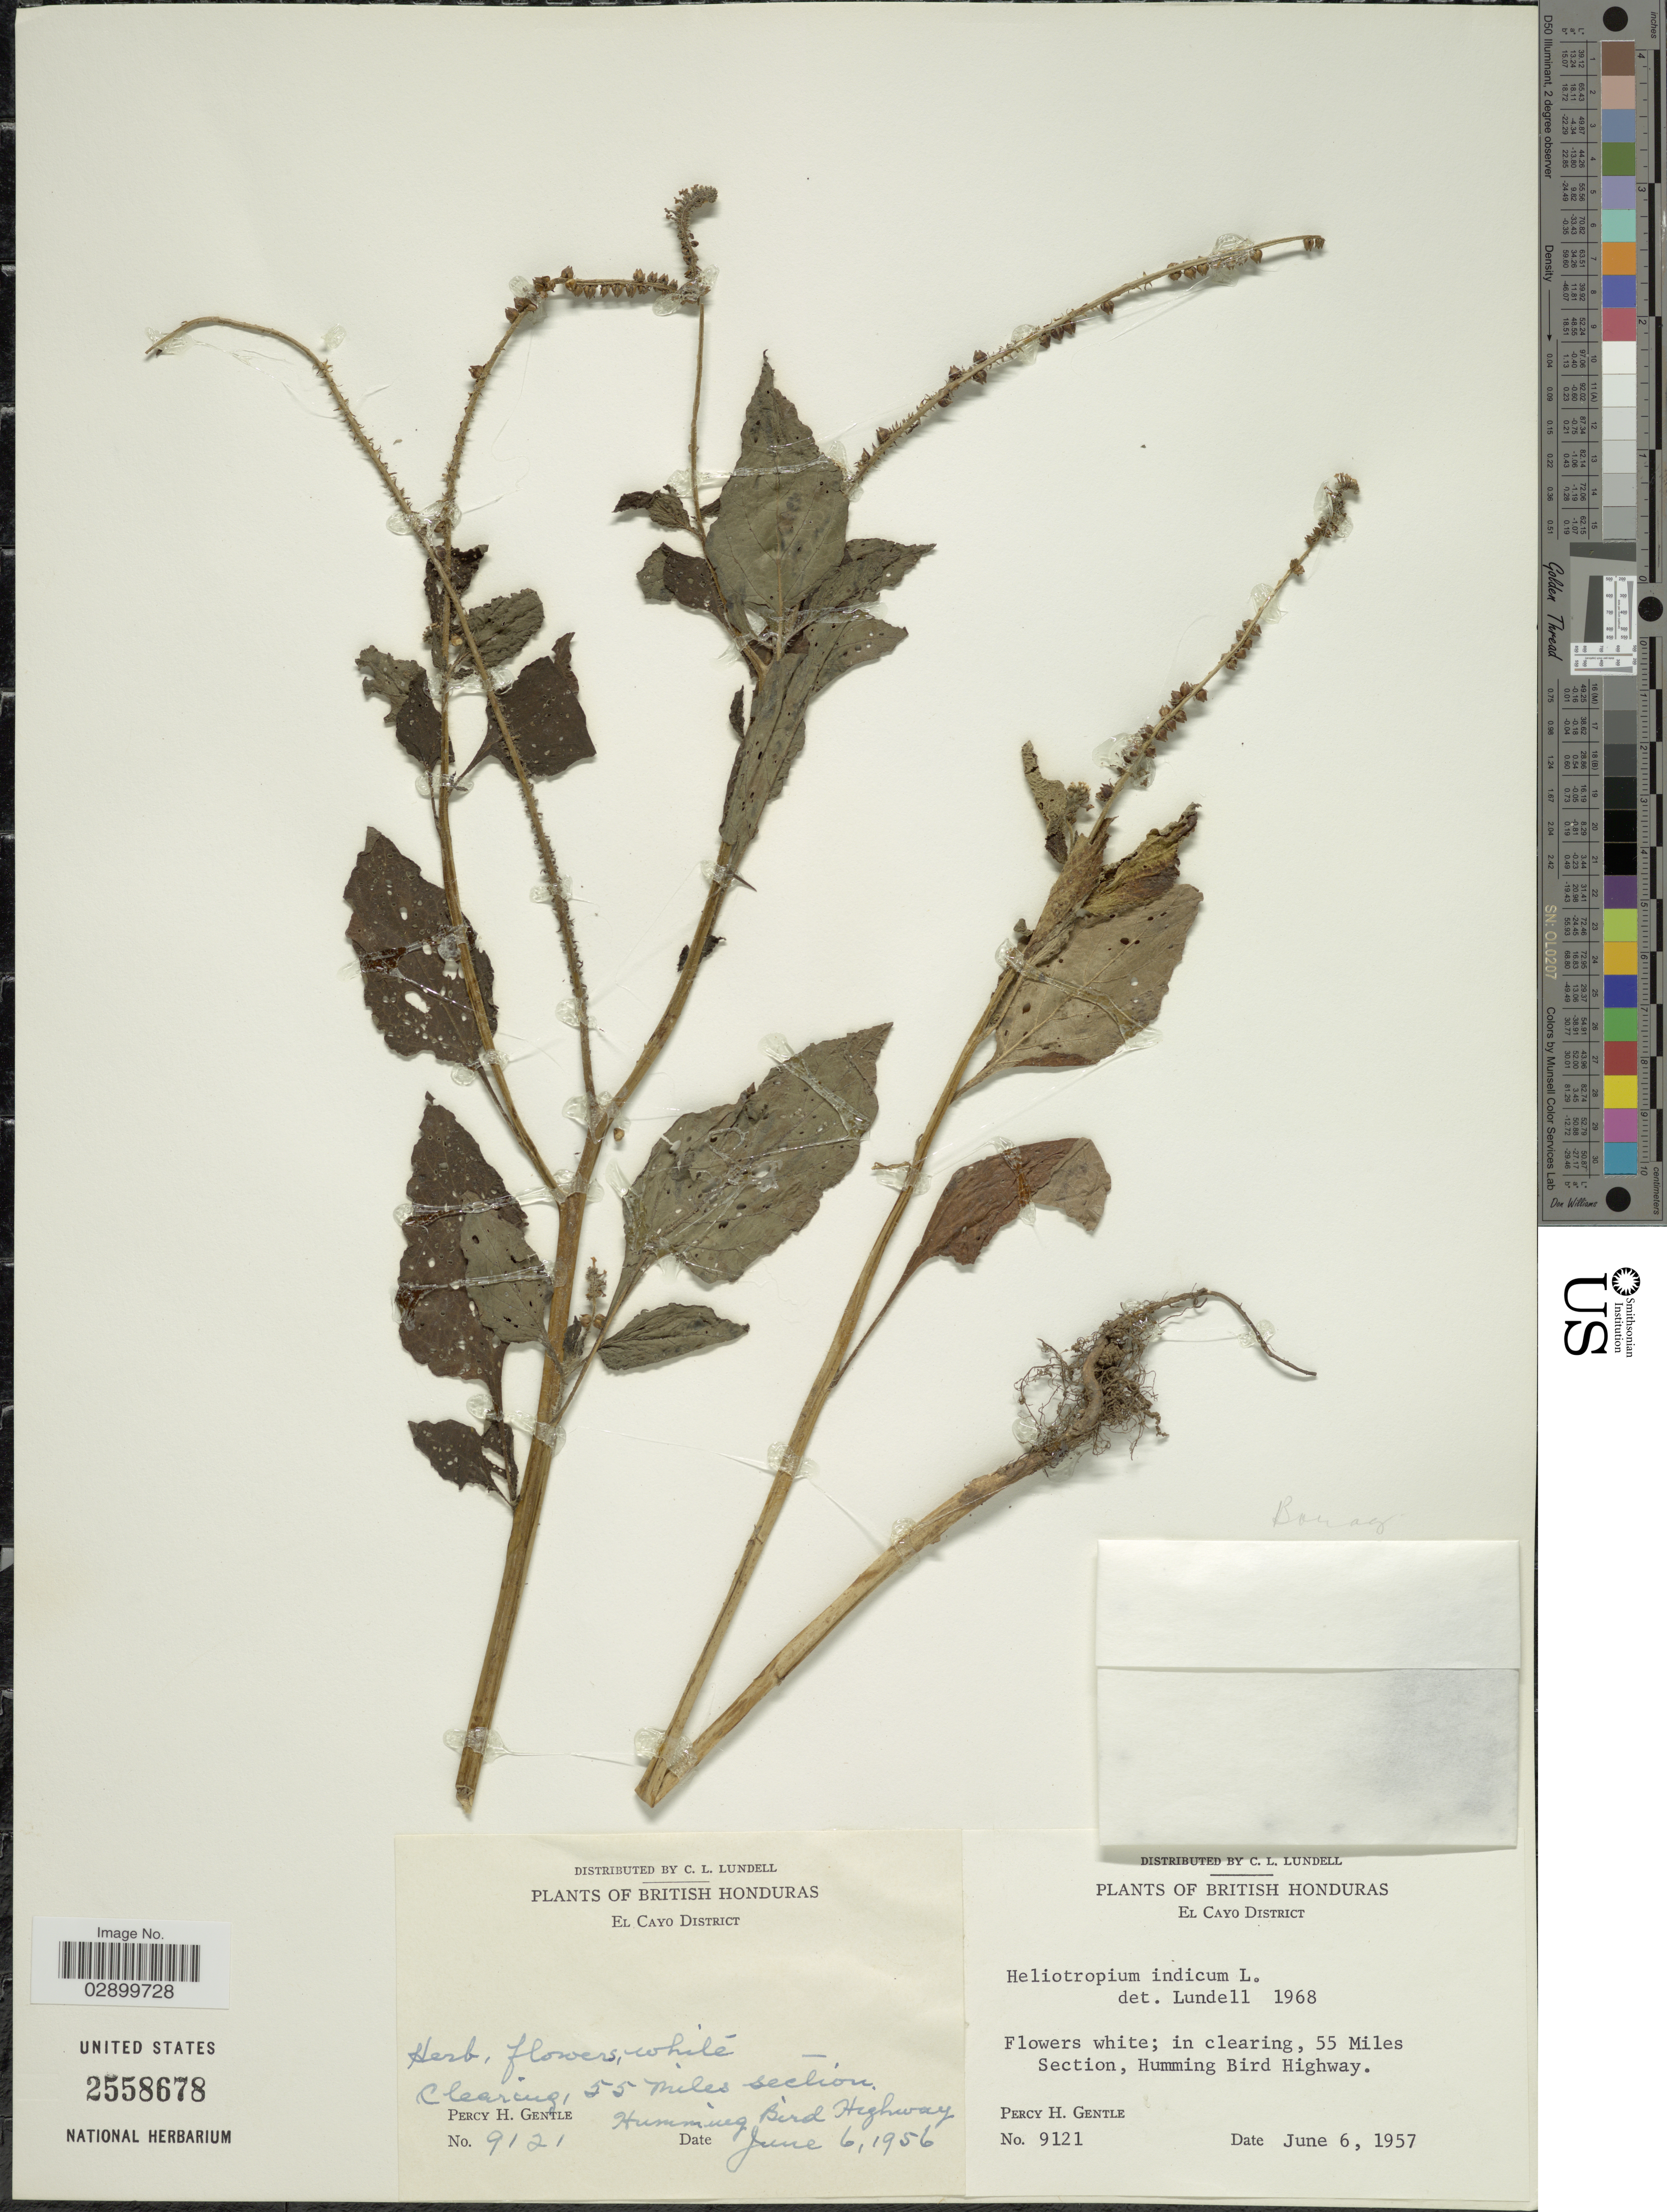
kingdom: Plantae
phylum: Tracheophyta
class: Magnoliopsida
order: Boraginales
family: Heliotropiaceae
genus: Heliotropium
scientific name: Heliotropium indicum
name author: L.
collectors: P. H. Gentle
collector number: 9121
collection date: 1957-06-06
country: Belize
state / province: Cayo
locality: British Honduras, El Cayo District, 55 Miles Section, Humming Bird Highway.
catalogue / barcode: US 2558678